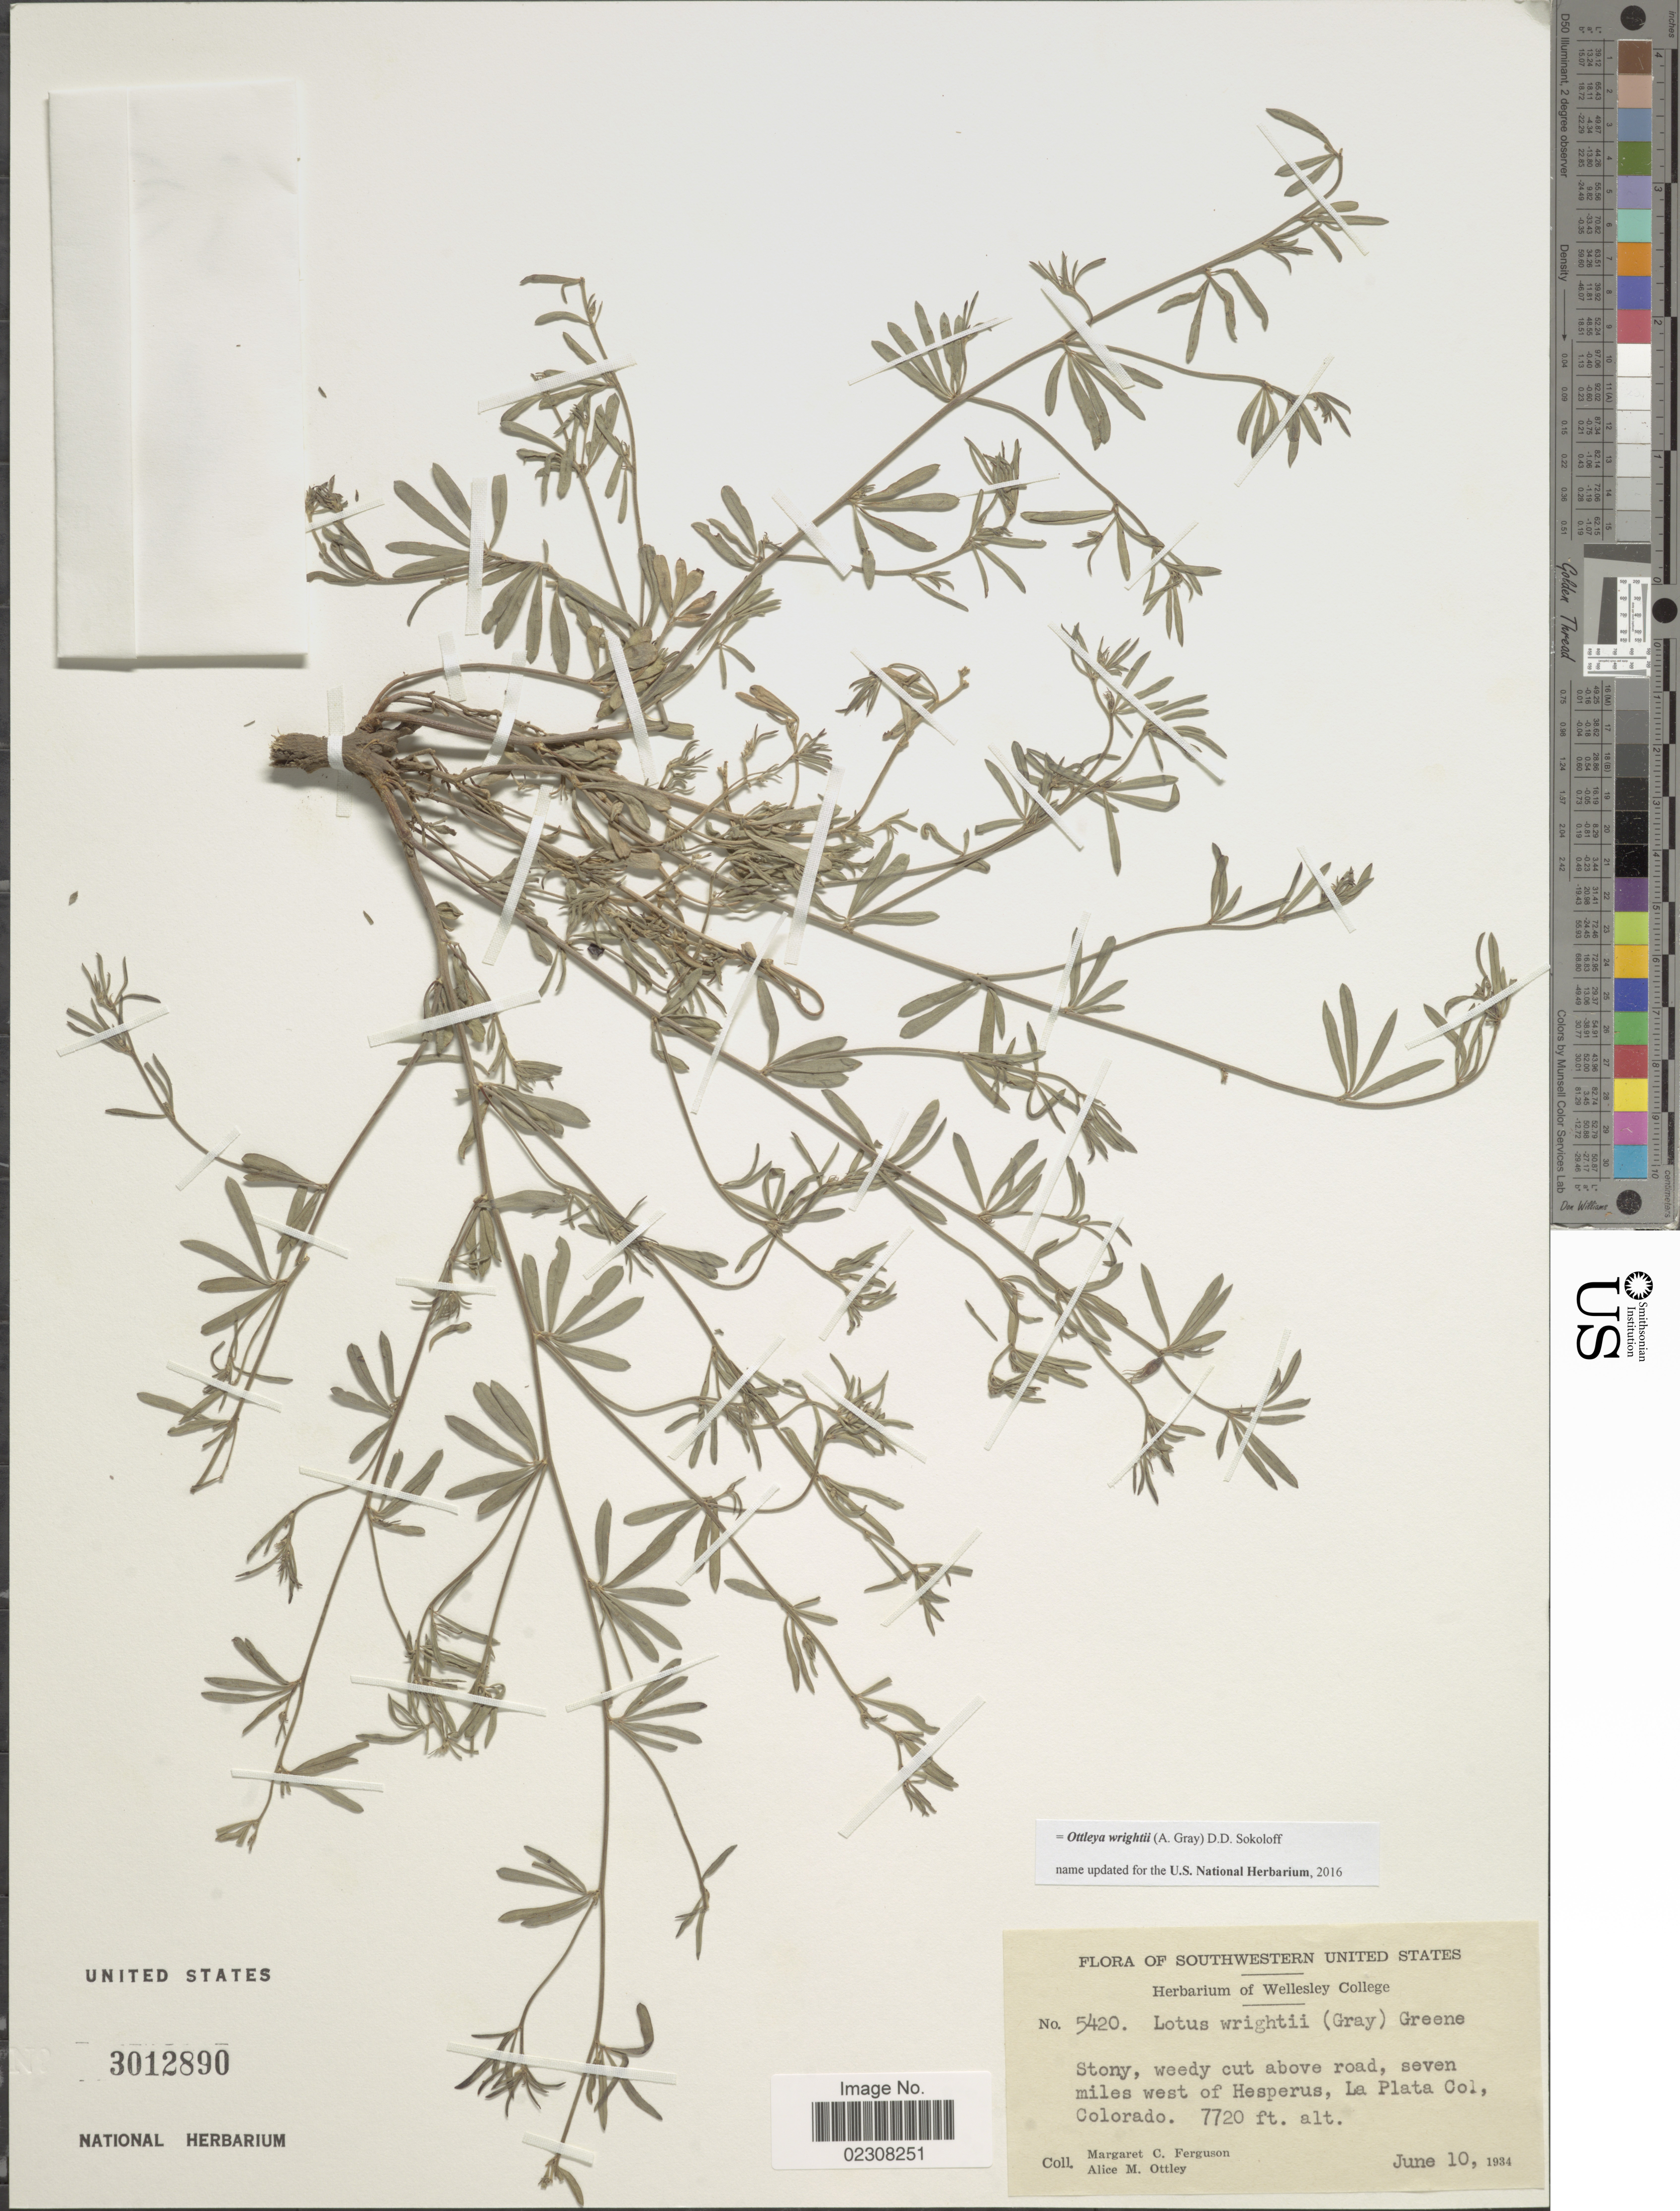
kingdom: Plantae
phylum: Tracheophyta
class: Magnoliopsida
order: Fabales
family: Fabaceae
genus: Ottleya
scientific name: Ottleya wrightii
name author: (A. Gray) D.D. Sokoloff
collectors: M. Ferguson & A. M. Ottley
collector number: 5420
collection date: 1934-06-10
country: United States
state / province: Colorado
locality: Seven miles west of Hesperus, La Plata Col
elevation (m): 2353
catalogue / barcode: US 3012890